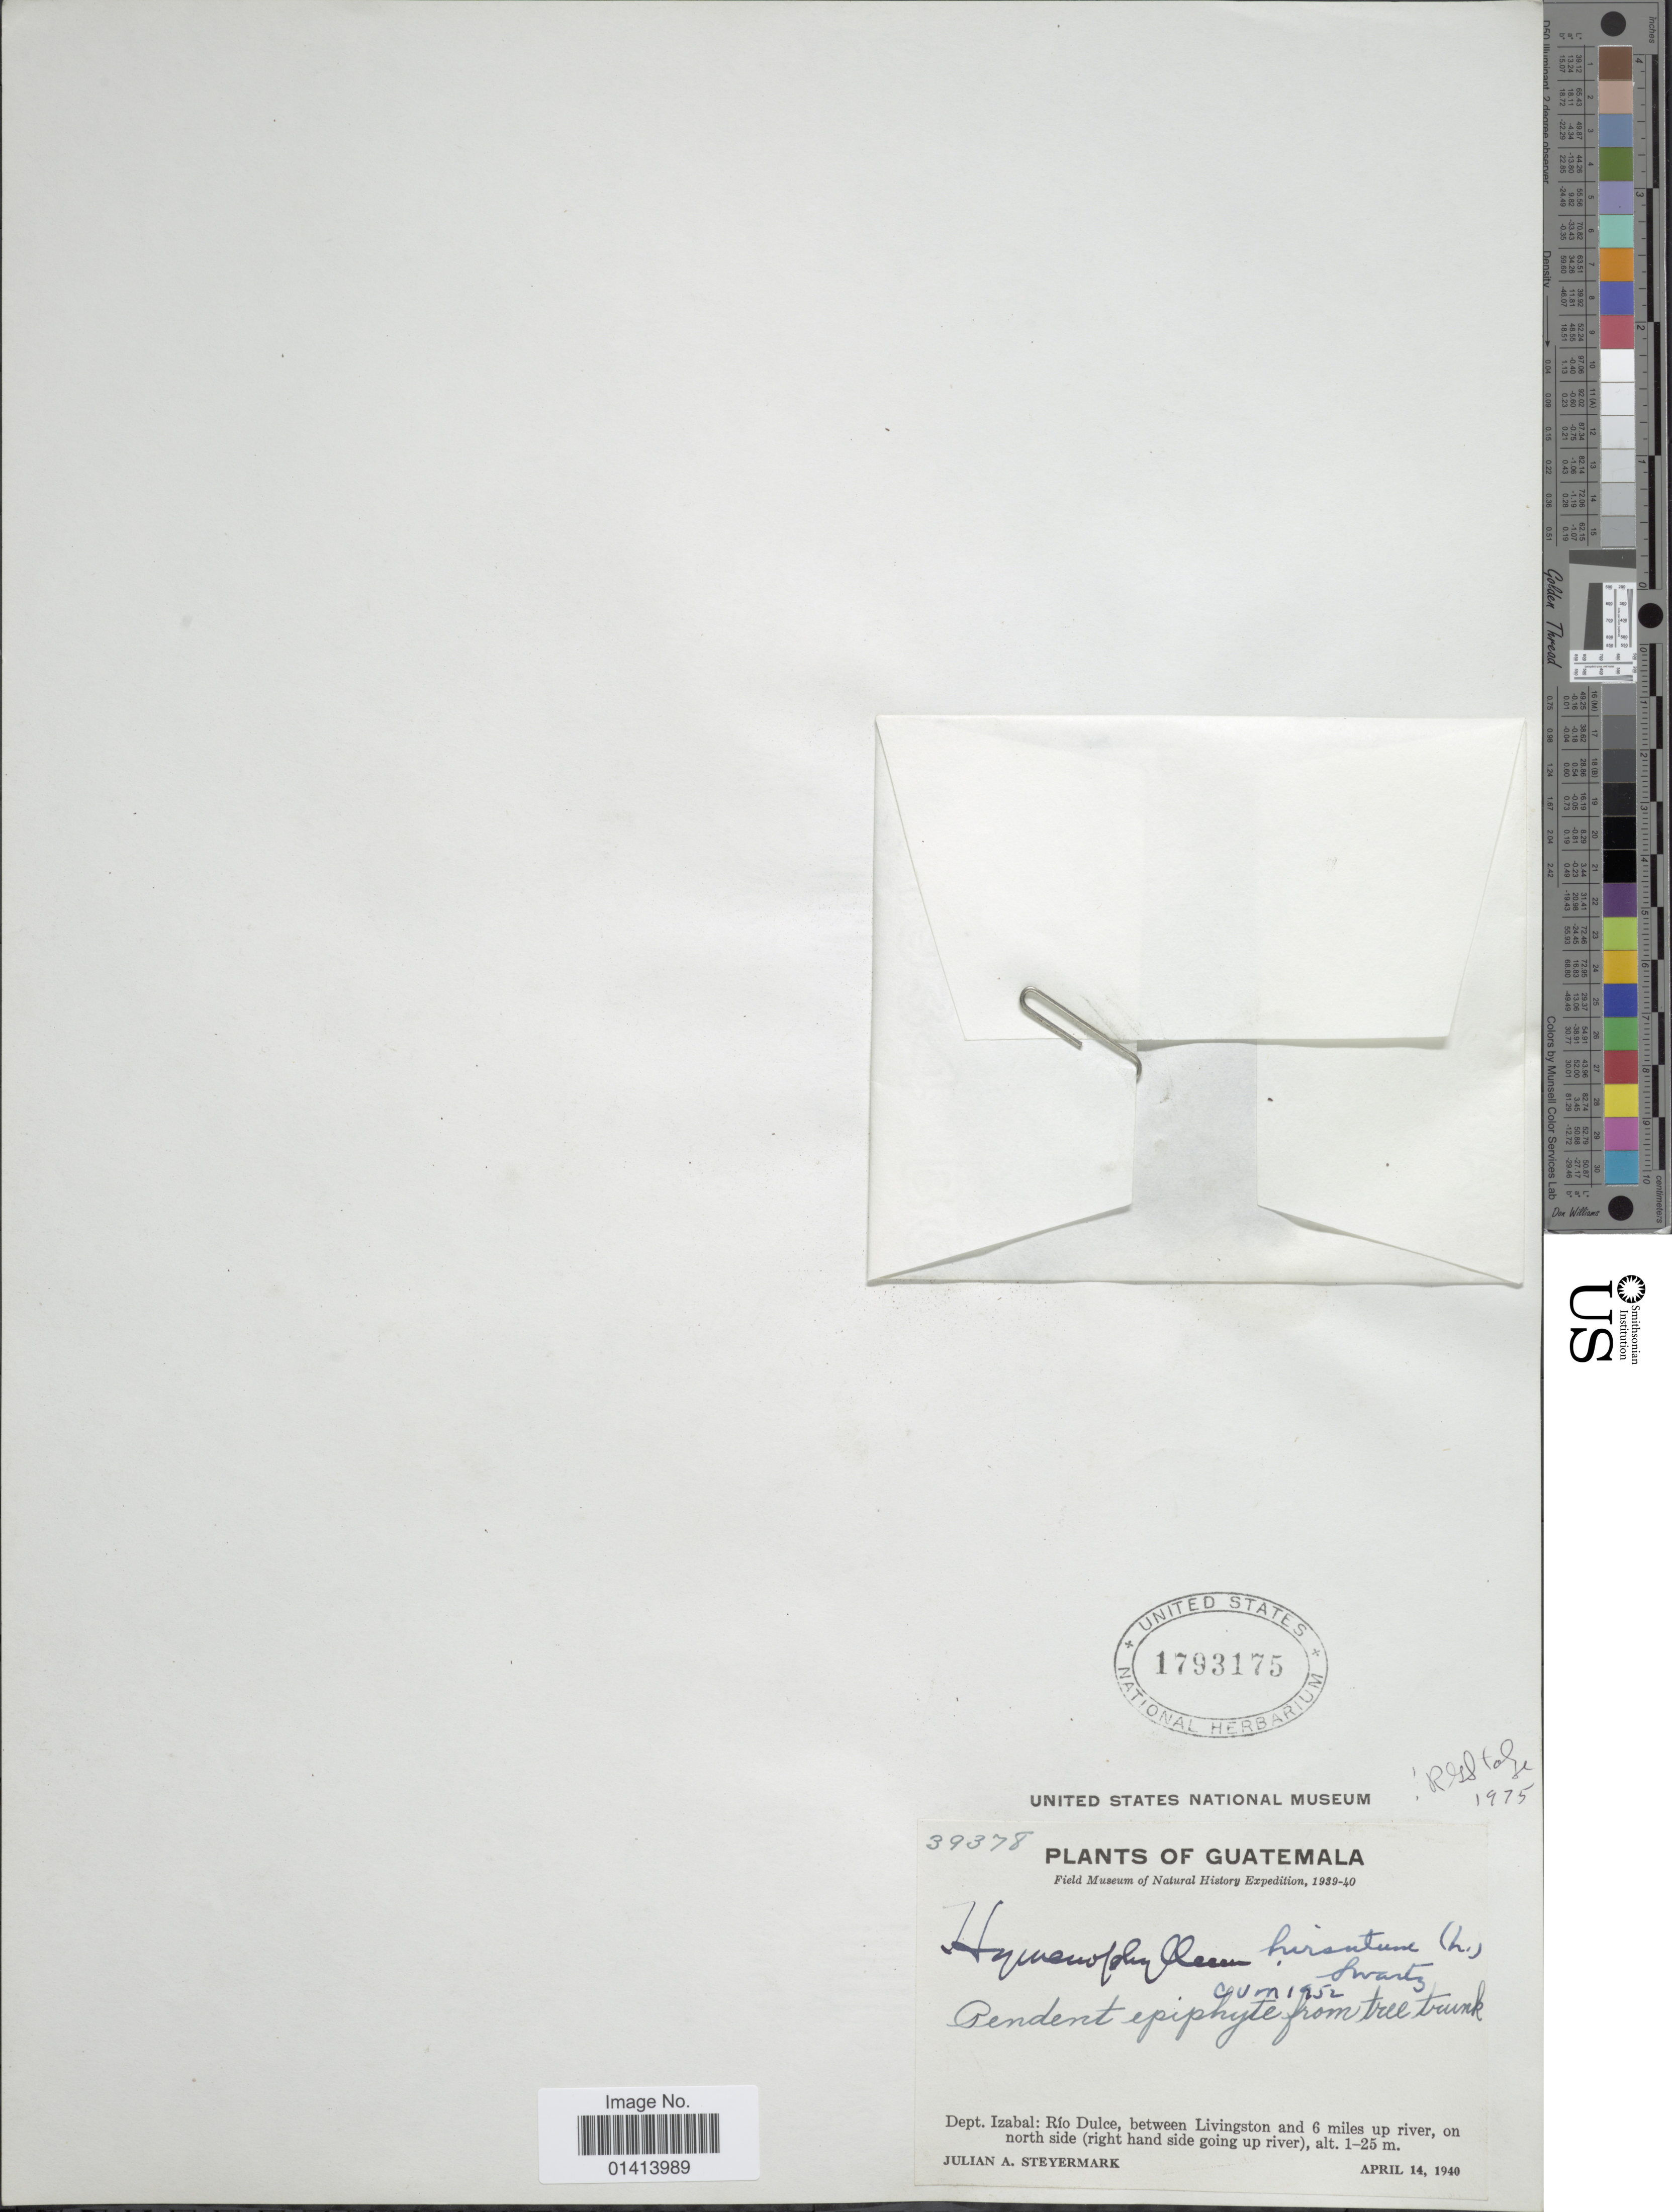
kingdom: Plantae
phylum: Tracheophyta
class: Polypodiopsida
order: Hymenophyllales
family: Hymenophyllaceae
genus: Hymenophyllum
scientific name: Hymenophyllum hirsutum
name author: (L.) Sw.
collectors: J. Steyermark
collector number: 39378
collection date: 1940-04-14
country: Guatemala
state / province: Izabal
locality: Dept Izabal: Río Dulce, between Livingston and 6 miles up river, on north side (right hand side going up river)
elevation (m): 1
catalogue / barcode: US 1793175